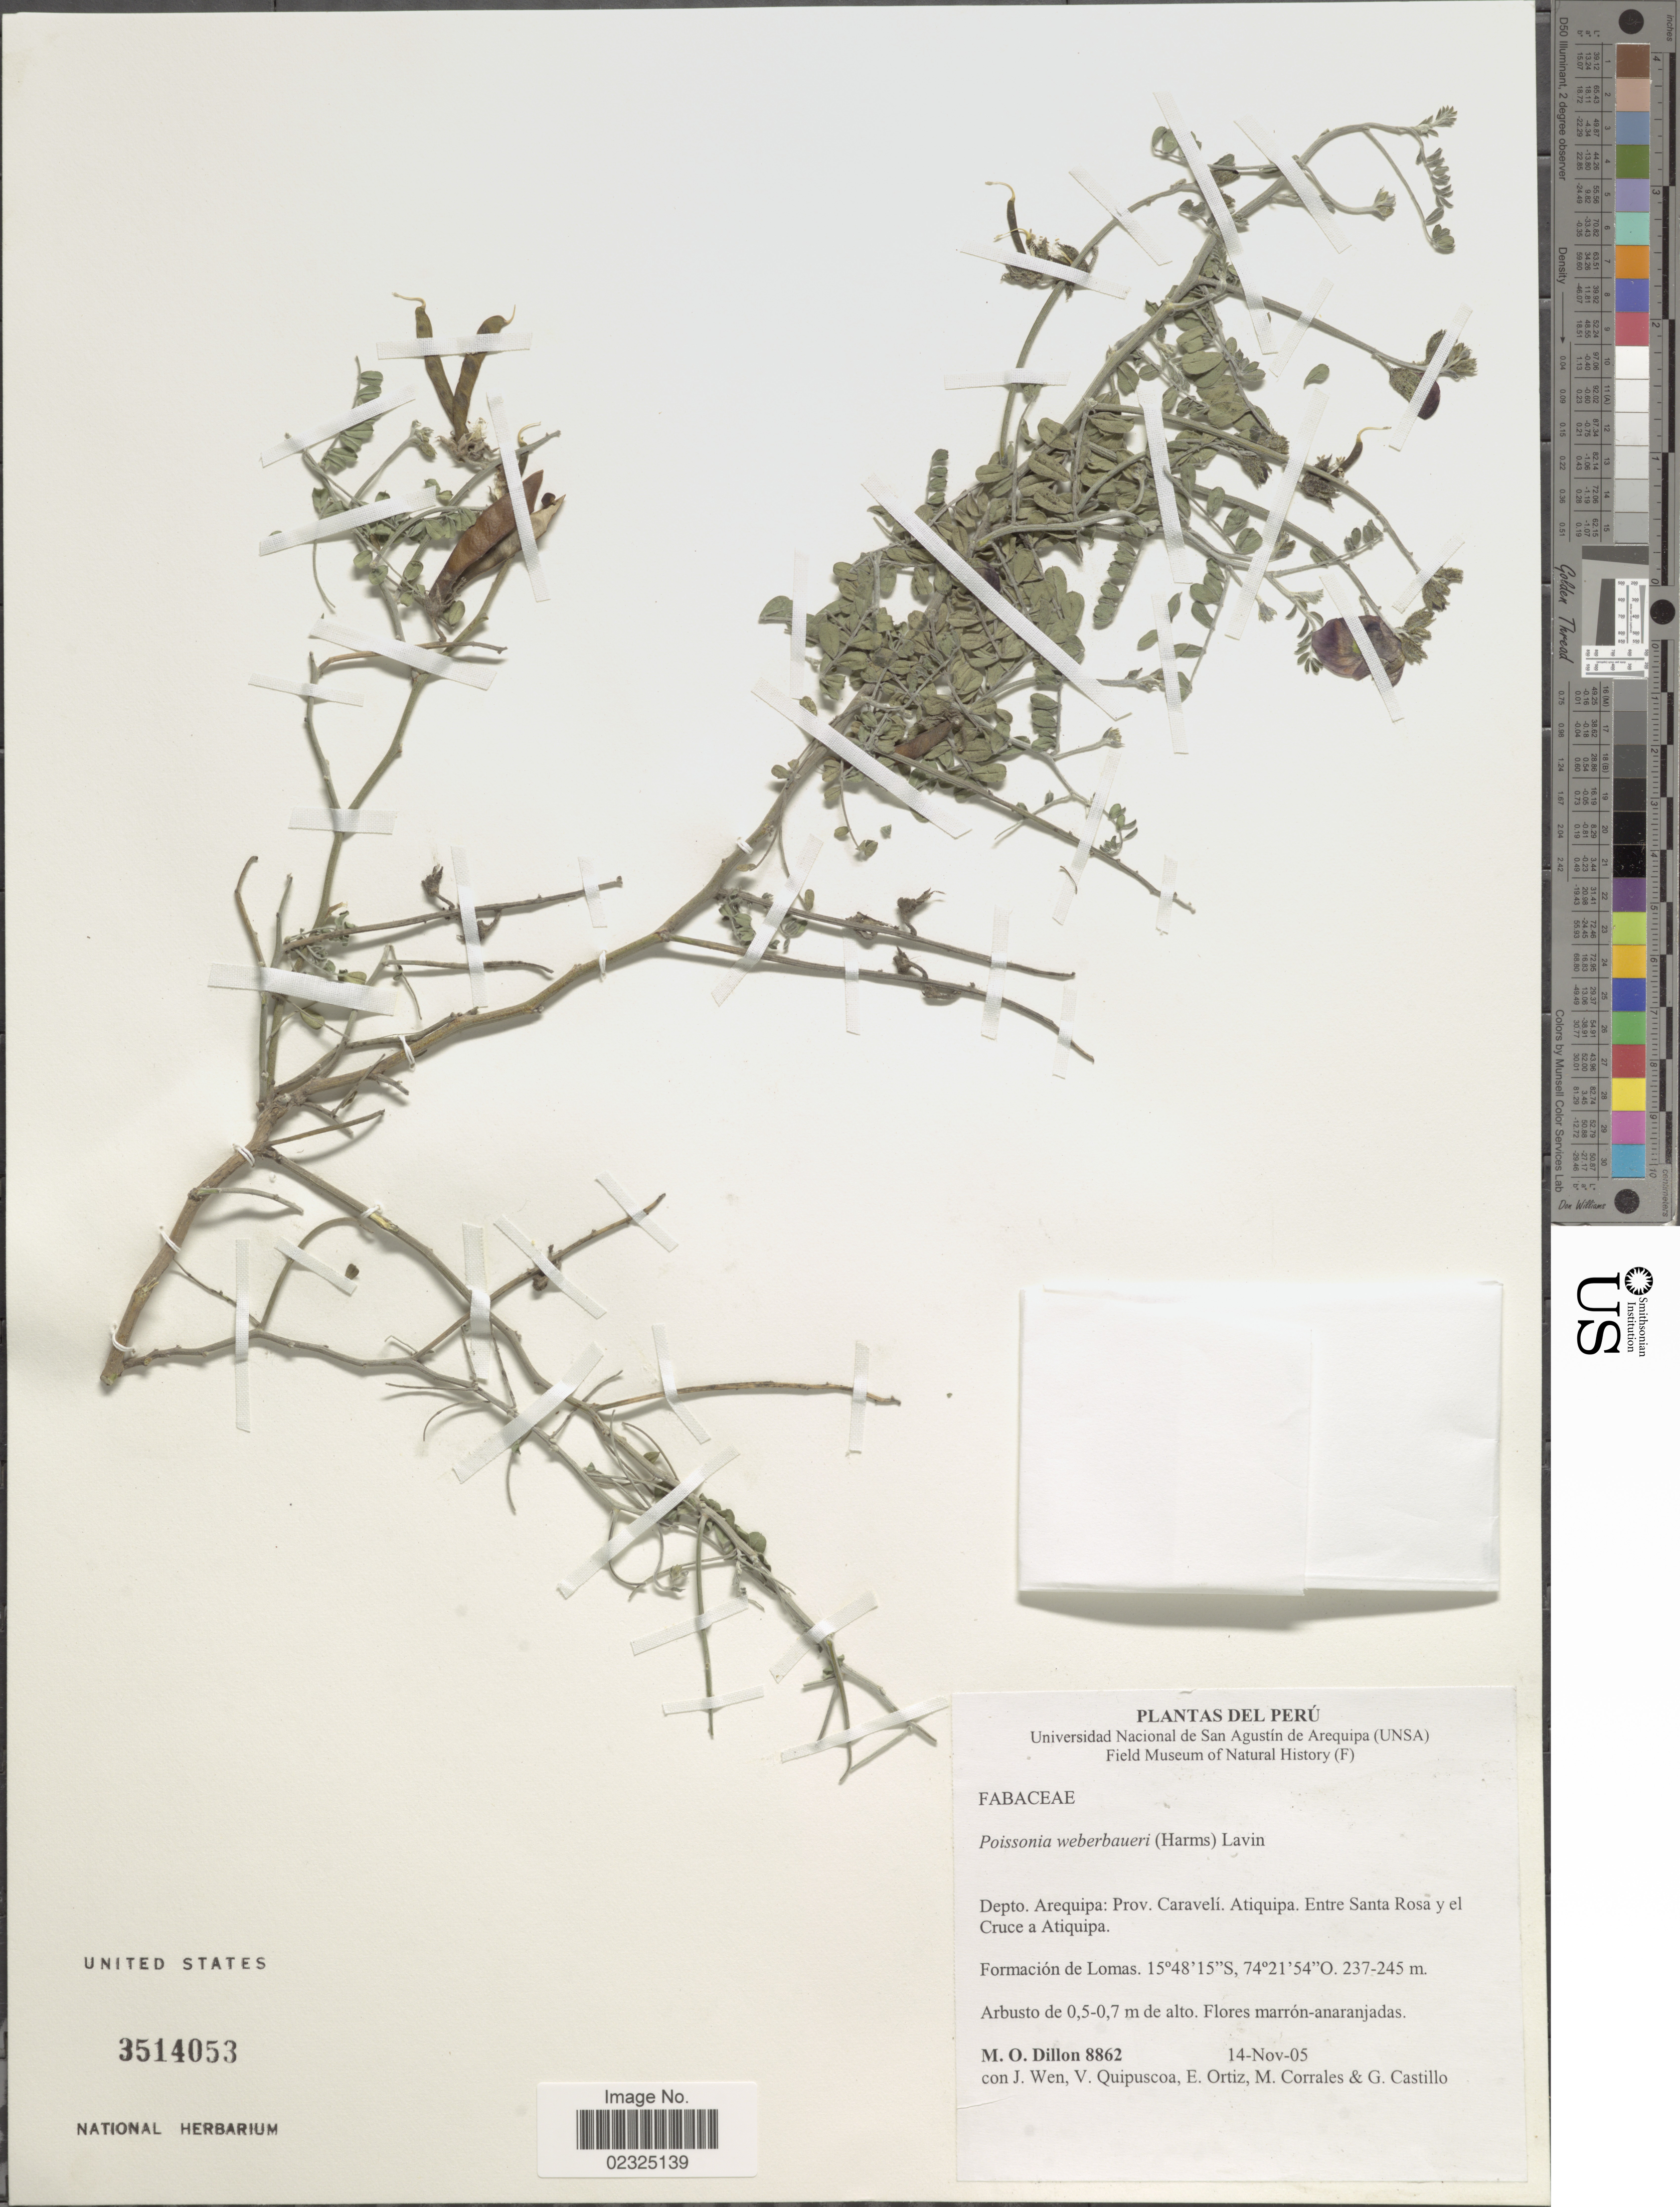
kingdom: Plantae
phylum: Tracheophyta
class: Magnoliopsida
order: Fabales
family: Fabaceae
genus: Poissonia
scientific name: Poissonia weberbaueri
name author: (Harms) Lavin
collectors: M. O. Dillon, J. Wen, V. Quipuscoa, E. Ortiz & et al.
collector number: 8862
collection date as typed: Transcribed d/m/y: 14/11/5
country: Peru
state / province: Arequipa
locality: Prov. Caraveli, Atiquipa, entre Santa Rosa y el Cruce a Atiquipa, formacion de Lomas.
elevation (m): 237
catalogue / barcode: US 3514053